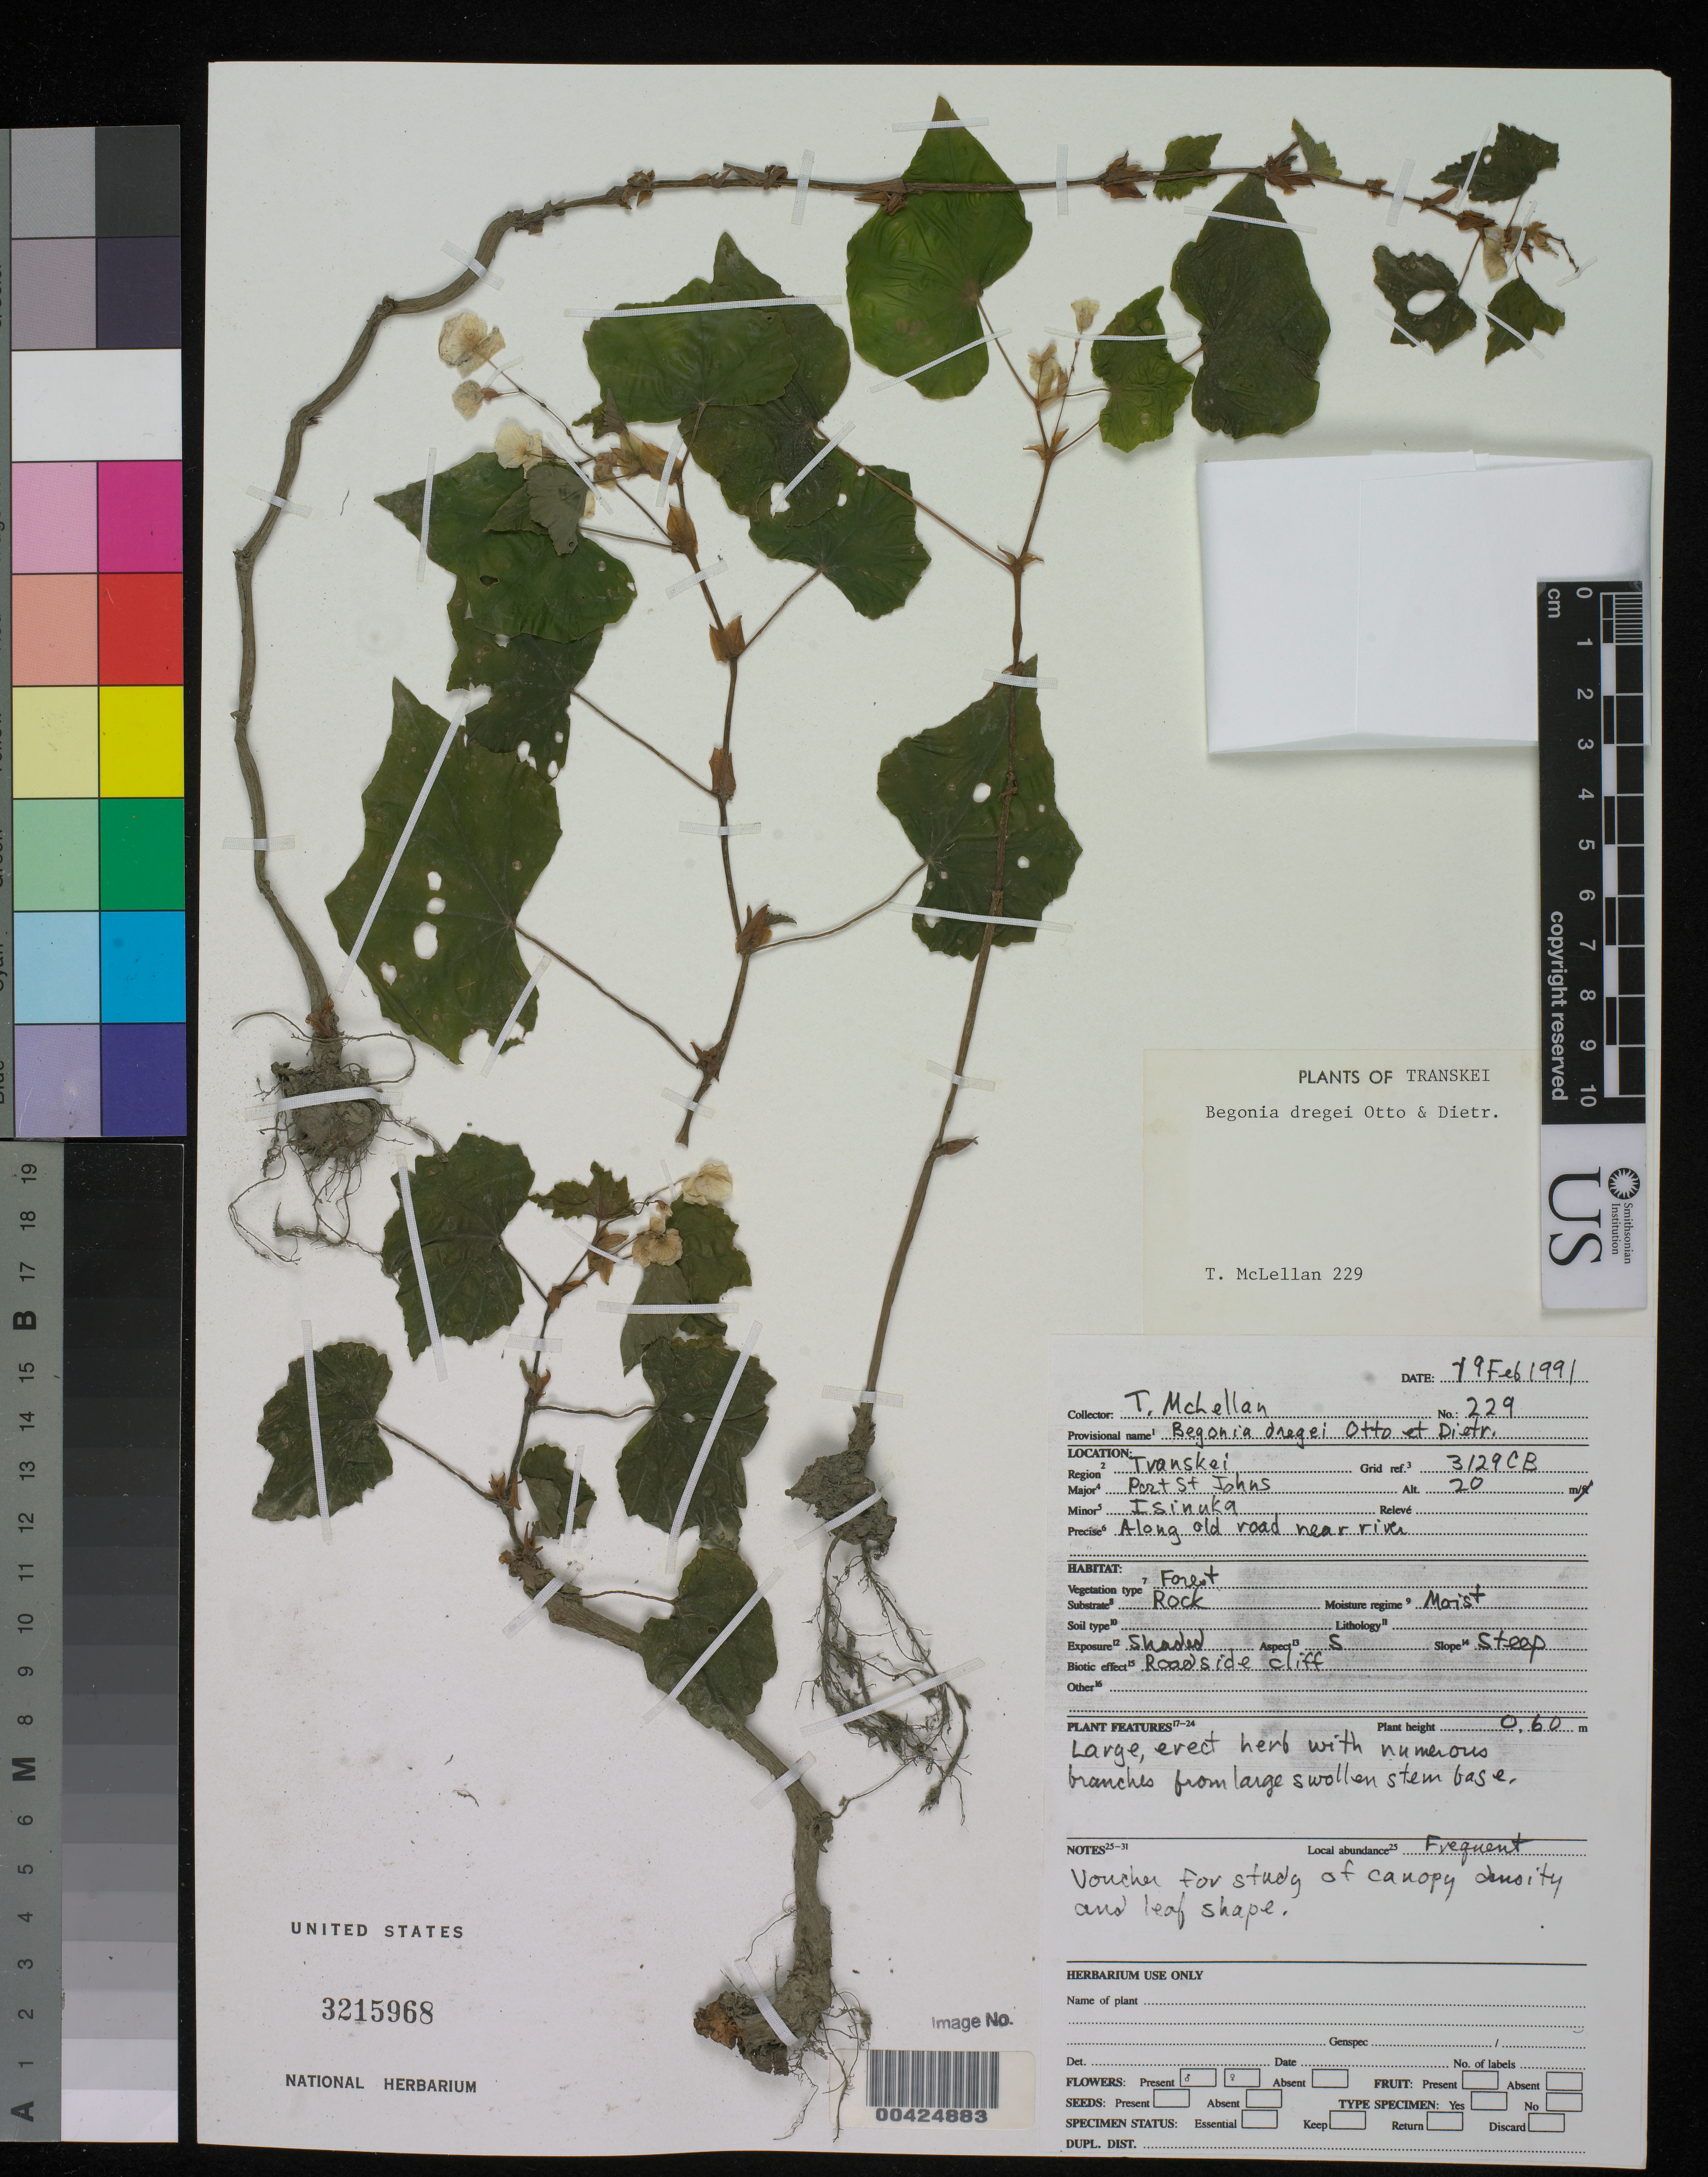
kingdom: Plantae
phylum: Tracheophyta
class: Magnoliopsida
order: Cucurbitales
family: Begoniaceae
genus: Begonia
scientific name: Begonia dregei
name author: Otto & D. Dietr.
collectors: T. McLellan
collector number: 229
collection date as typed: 19 Feb 1991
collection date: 1991-02-19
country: South Africa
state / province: Eastern Cape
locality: Port St. Johns, Isinuka.Transkei.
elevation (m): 20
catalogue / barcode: US 3215968